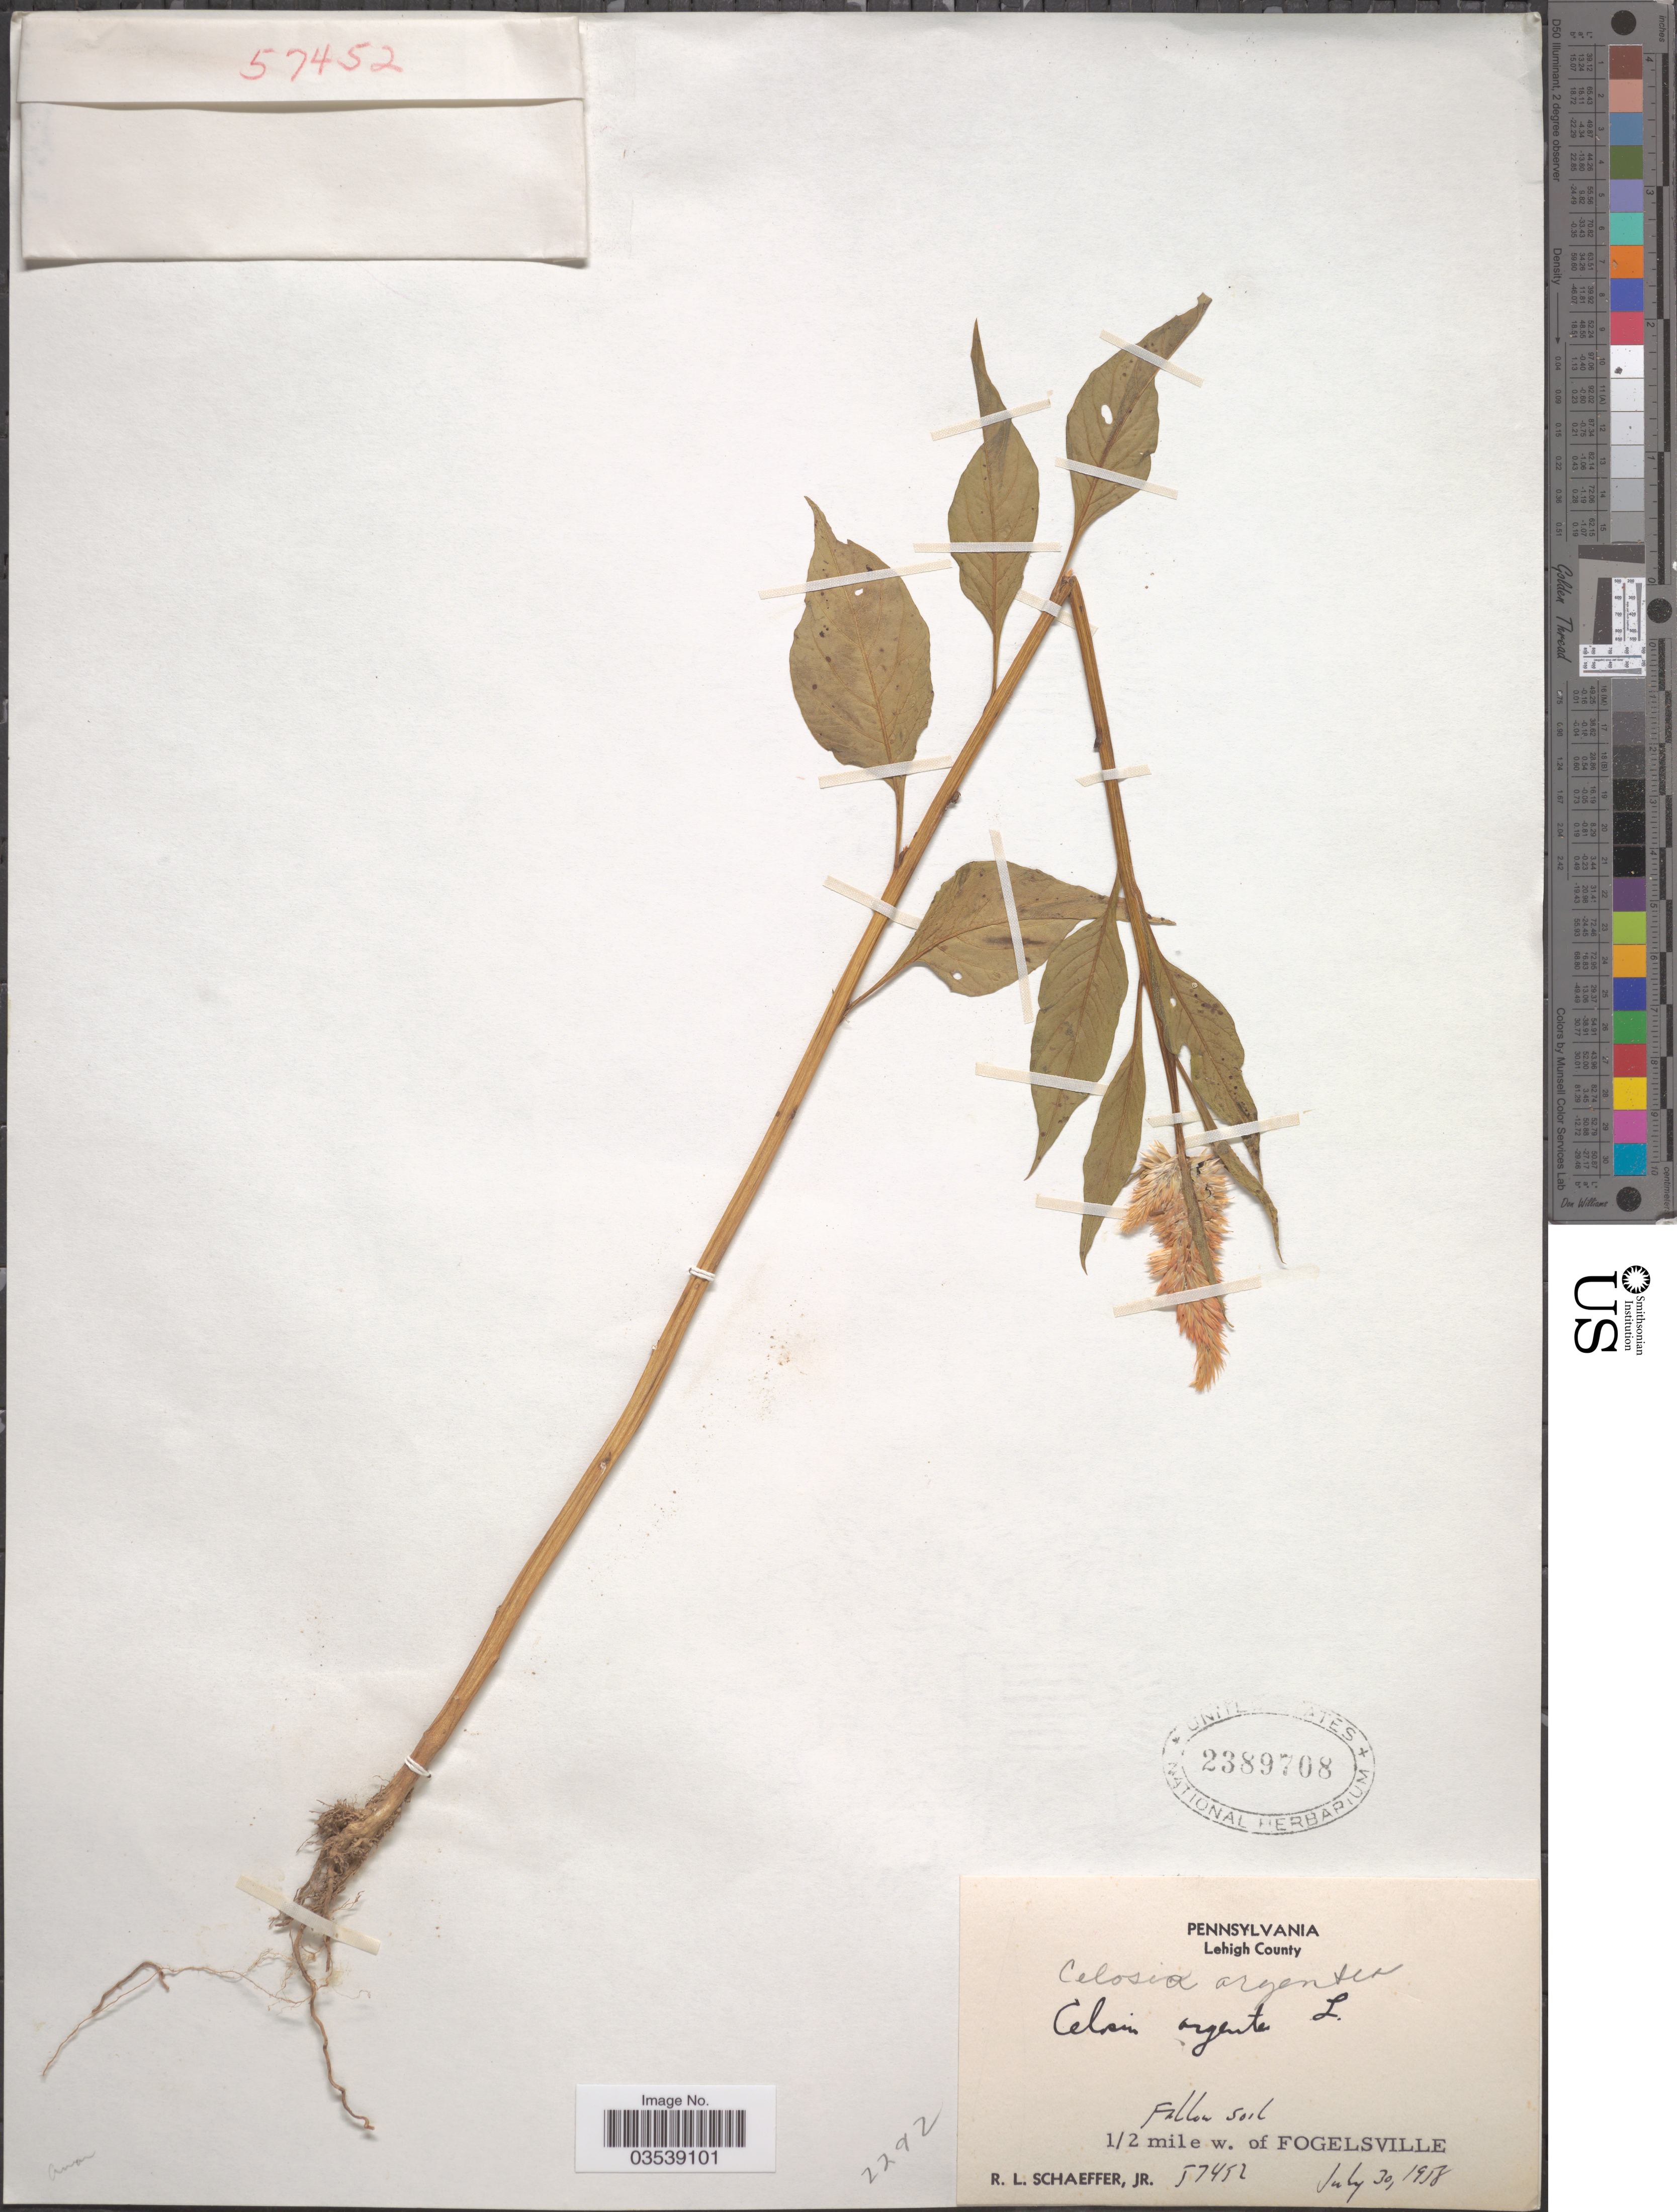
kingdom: Plantae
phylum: Tracheophyta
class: Magnoliopsida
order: Caryophyllales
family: Amaranthaceae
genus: Celosia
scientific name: Celosia argentea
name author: L.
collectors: R. L. Schaeffer Jr.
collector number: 57452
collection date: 1958-07-30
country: United States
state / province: Pennsylvania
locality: Lehigh County. ½ mile w. of Fogelsville.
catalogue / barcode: US 2389708